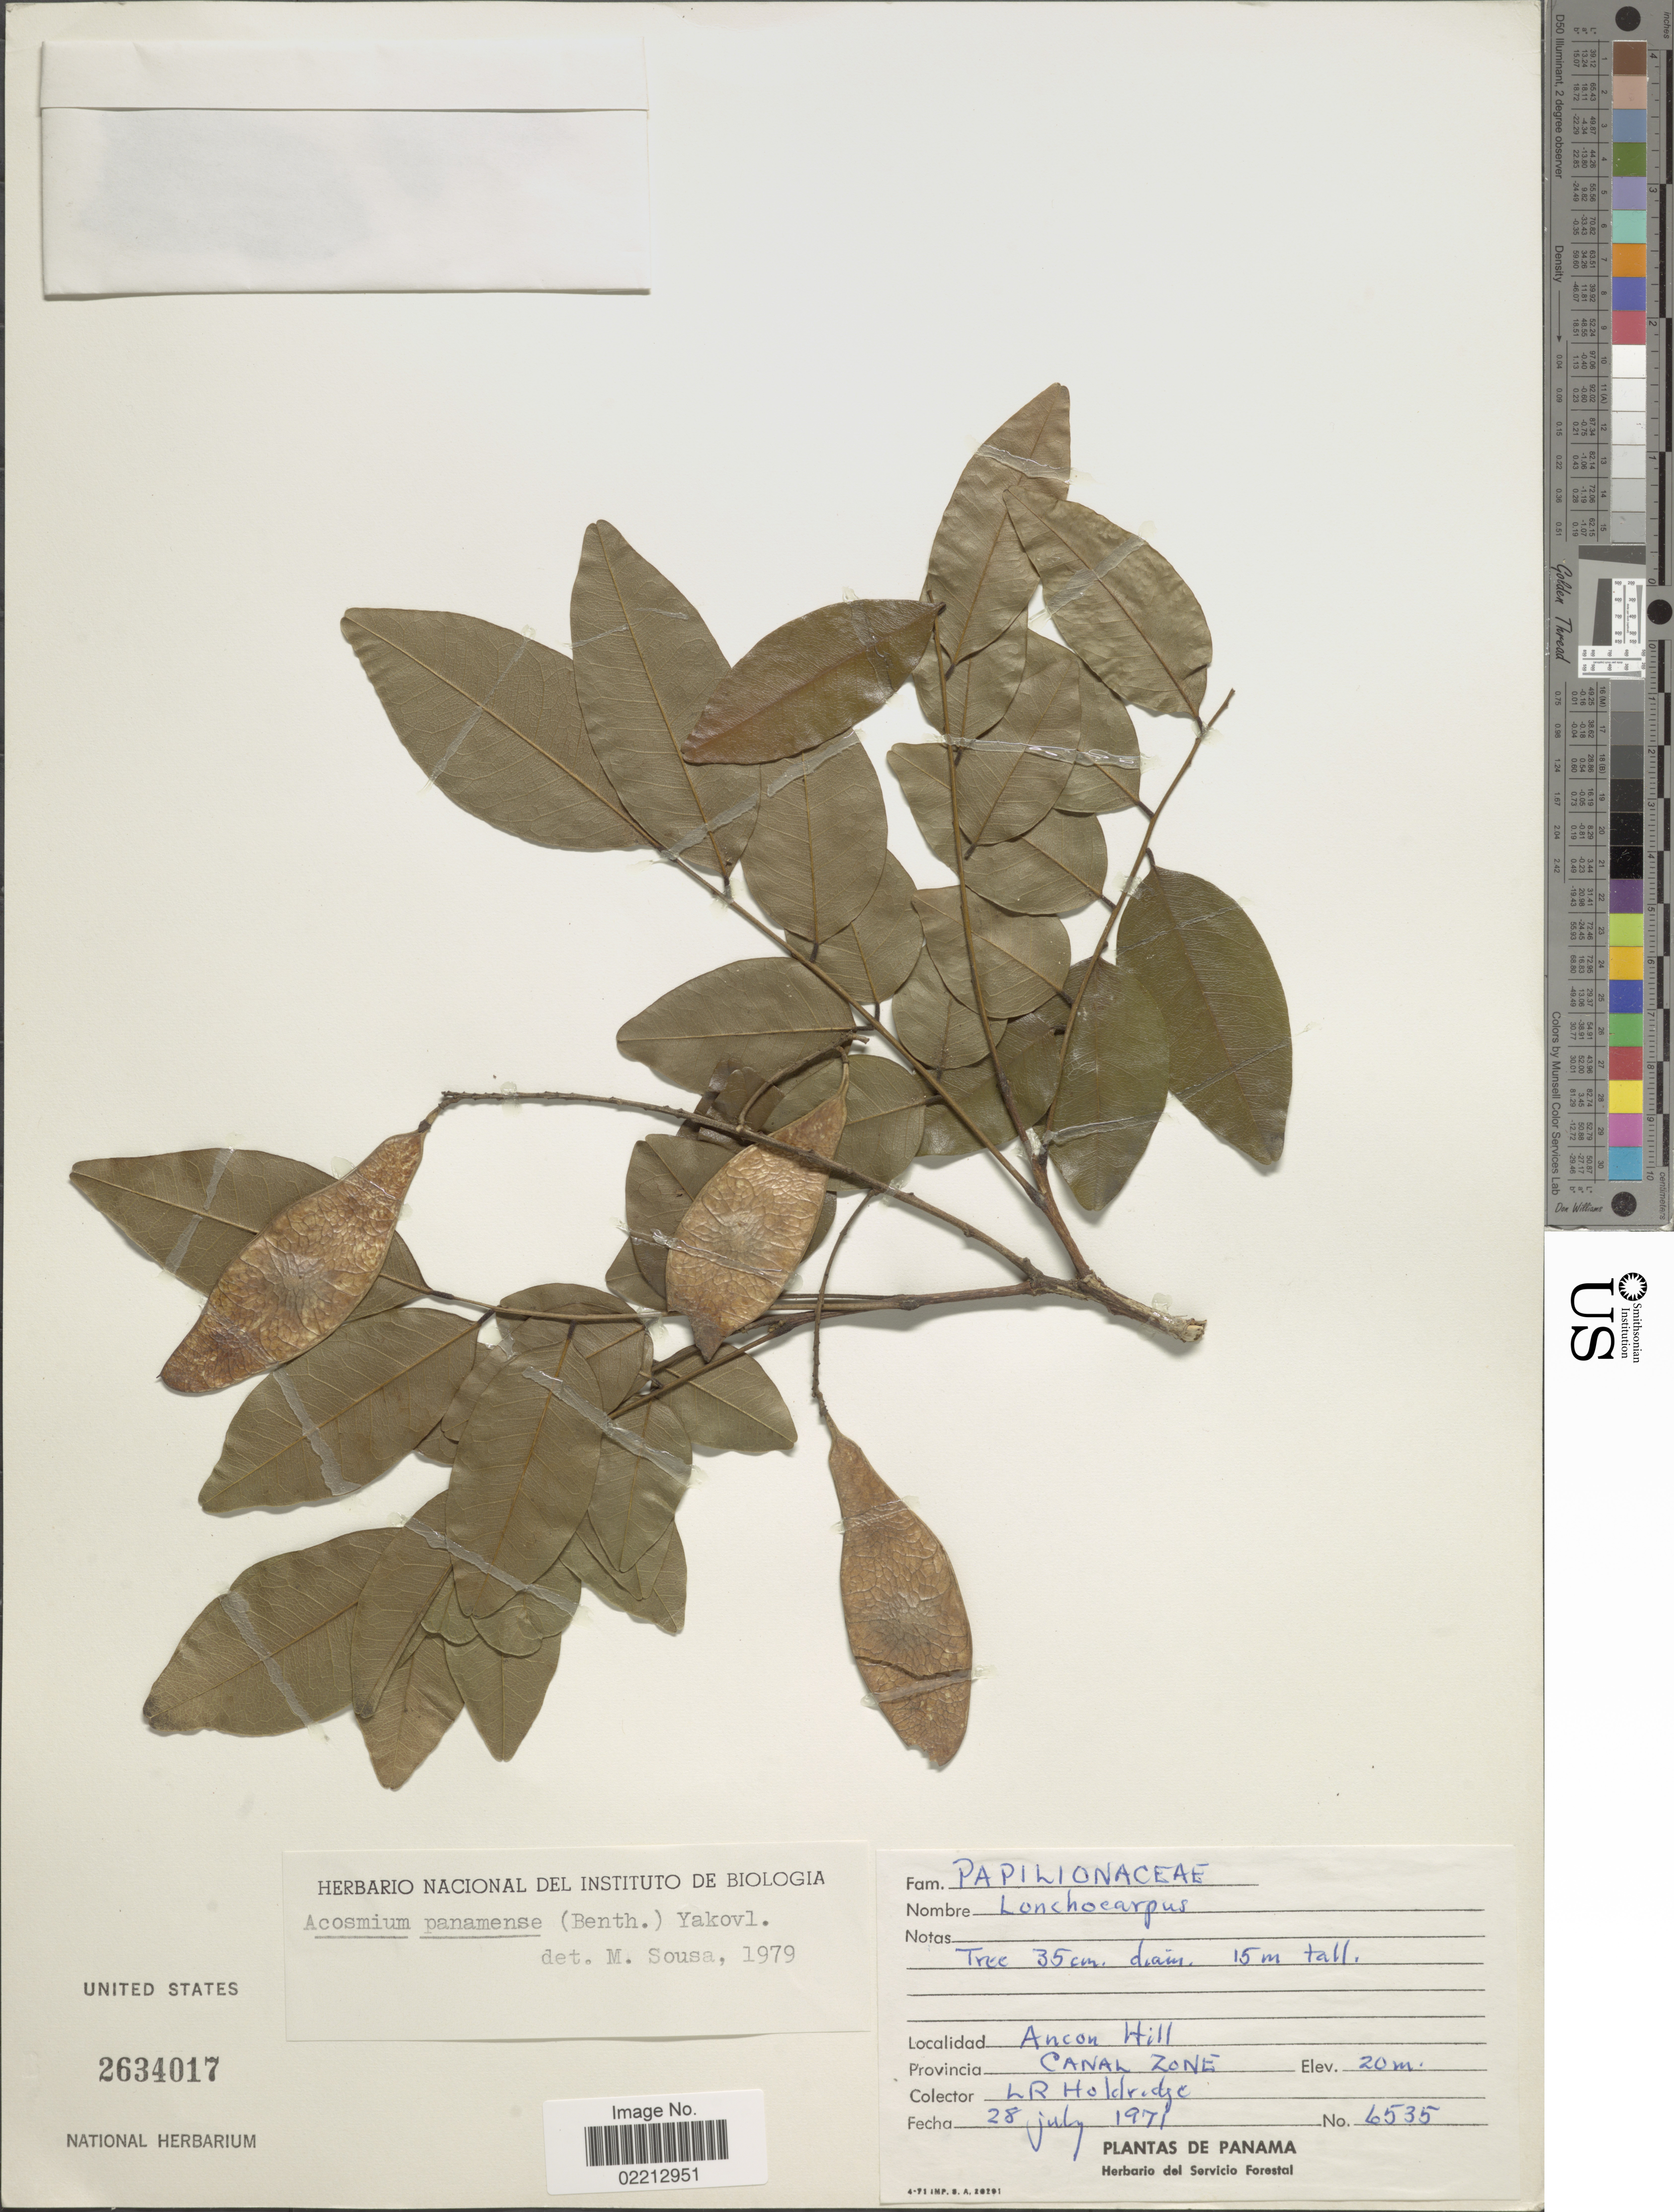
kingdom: Plantae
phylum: Tracheophyta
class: Magnoliopsida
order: Fabales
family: Fabaceae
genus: Acosmium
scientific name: Acosmium panamense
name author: (Benth.) Yakovlev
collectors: L. Holdridge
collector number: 6535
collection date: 1971-07-28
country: Panama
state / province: Colón / Panamá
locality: Ancon Hill, Provincia Canal Zone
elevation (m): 20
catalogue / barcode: US 2634017